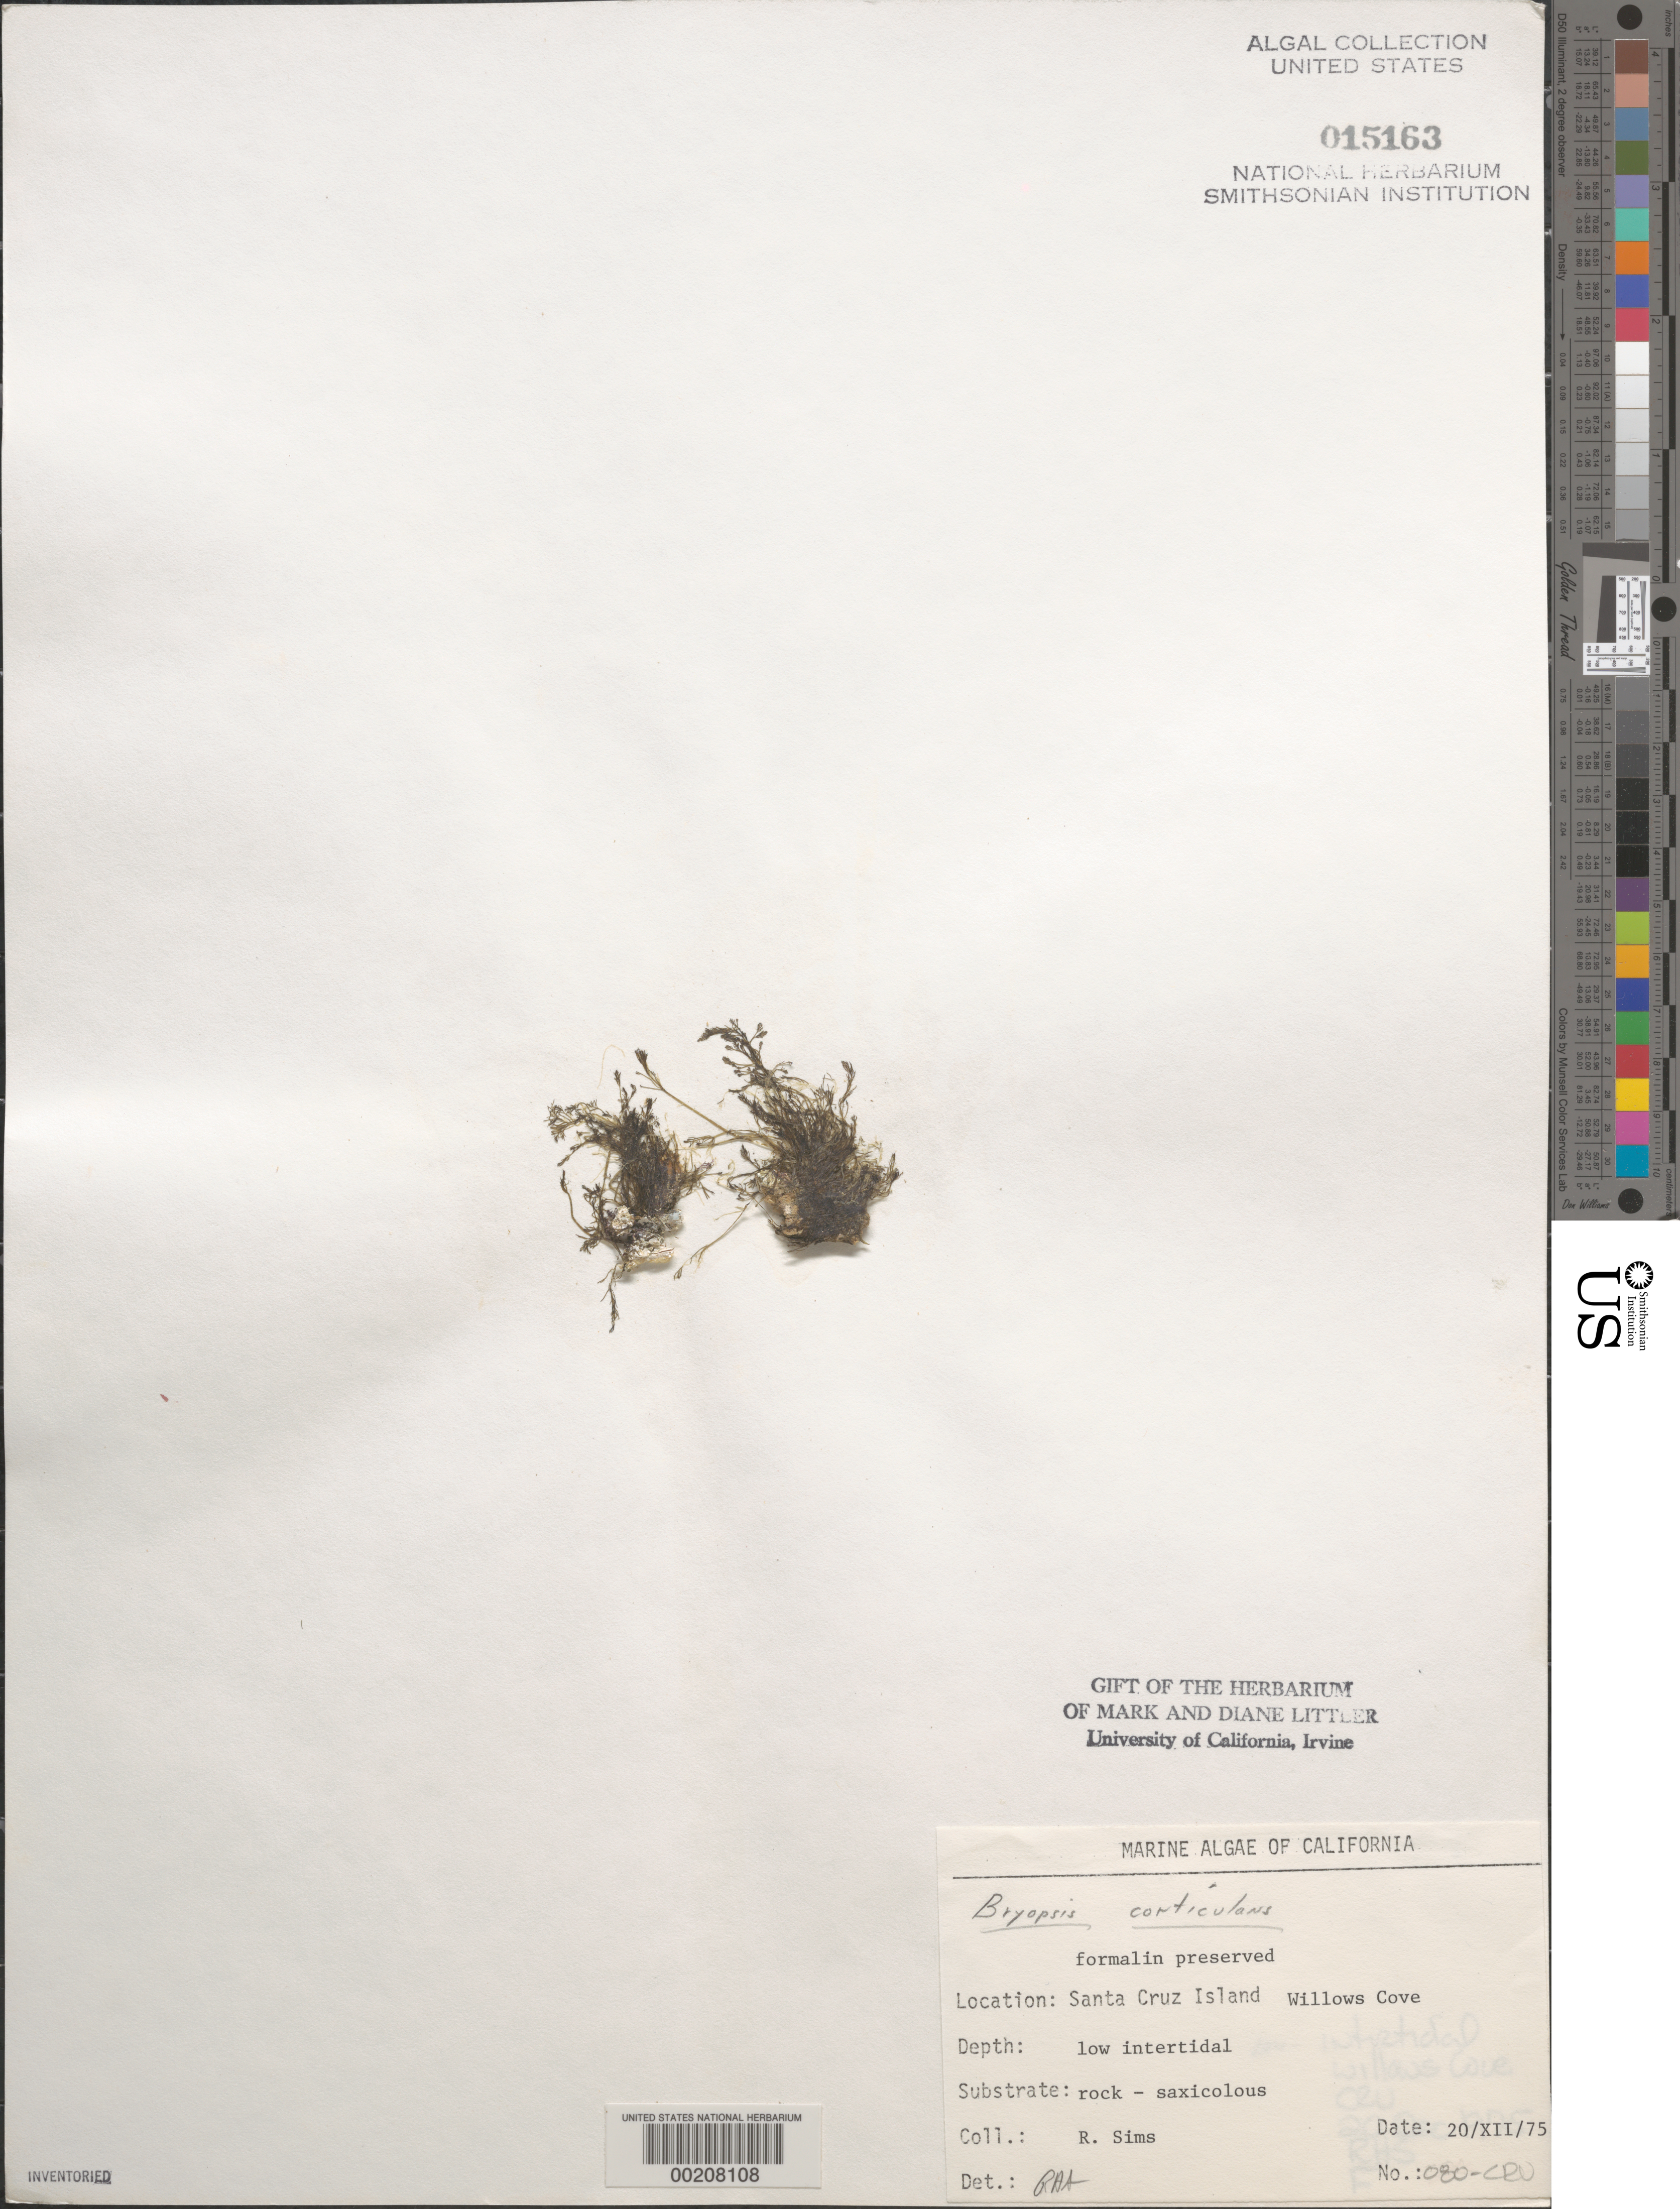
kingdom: Plantae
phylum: Chlorophyta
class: Ulvophyceae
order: Bryopsidales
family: Bryopsidaceae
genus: Bryopsis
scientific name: Bryopsis corticulans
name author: Setch. in Collins et al.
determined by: Sims, Robert H.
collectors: R. H. Sims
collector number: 080-cru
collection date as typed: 20 Dec 1975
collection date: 1975-12-20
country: United States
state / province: California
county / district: Santa Barbara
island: Santa Cruz Island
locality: Willows Cove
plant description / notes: BLM-SOCALBIGHT Rocky Intertidal Survey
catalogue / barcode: US 15163